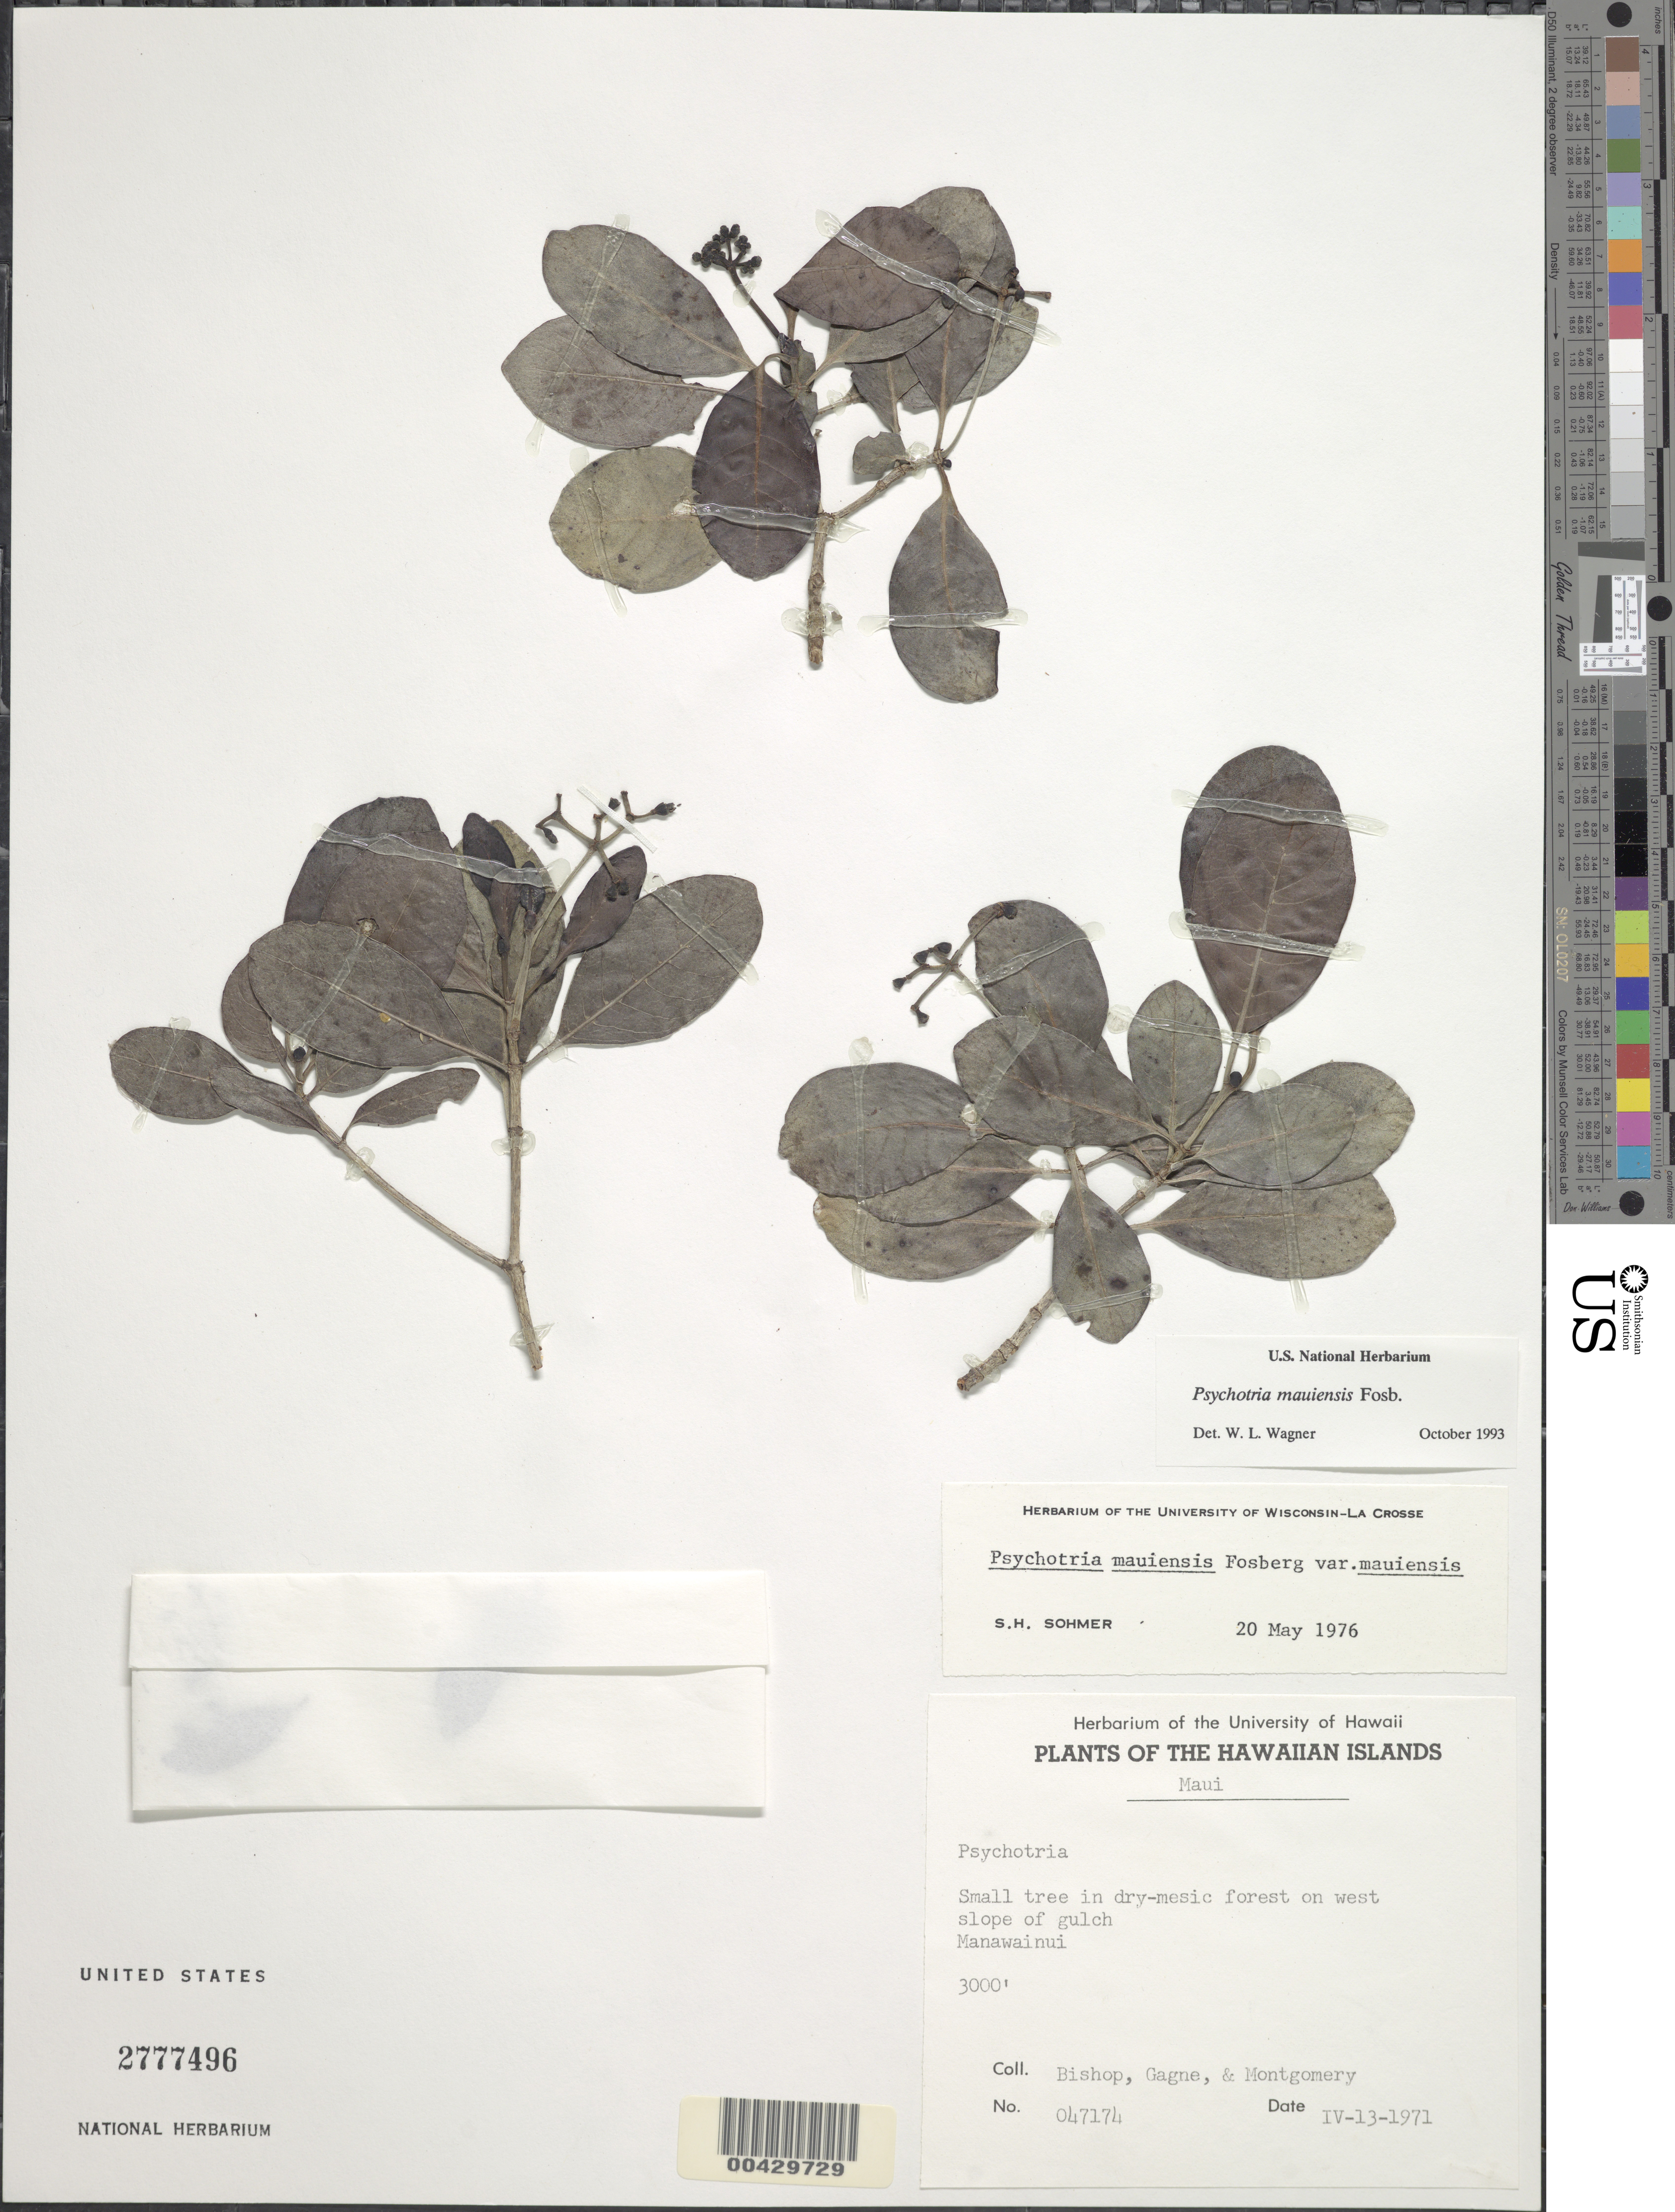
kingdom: Plantae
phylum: Tracheophyta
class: Magnoliopsida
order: Gentianales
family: Rubiaceae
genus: Psychotria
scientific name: Psychotria mauiensis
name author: Fosberg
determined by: Wagner, W. L., (BOT), Smithsonian Institution - National Museum of Natural History (UNITED STATES)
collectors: -- Bishop, Gagne & Montgomery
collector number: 047174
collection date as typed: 13 Apr 1971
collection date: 1971-04-13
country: United States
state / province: Hawaii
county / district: Maui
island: Maui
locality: Forest on west slope of gulch, Manawainui.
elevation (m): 914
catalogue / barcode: US 2777496